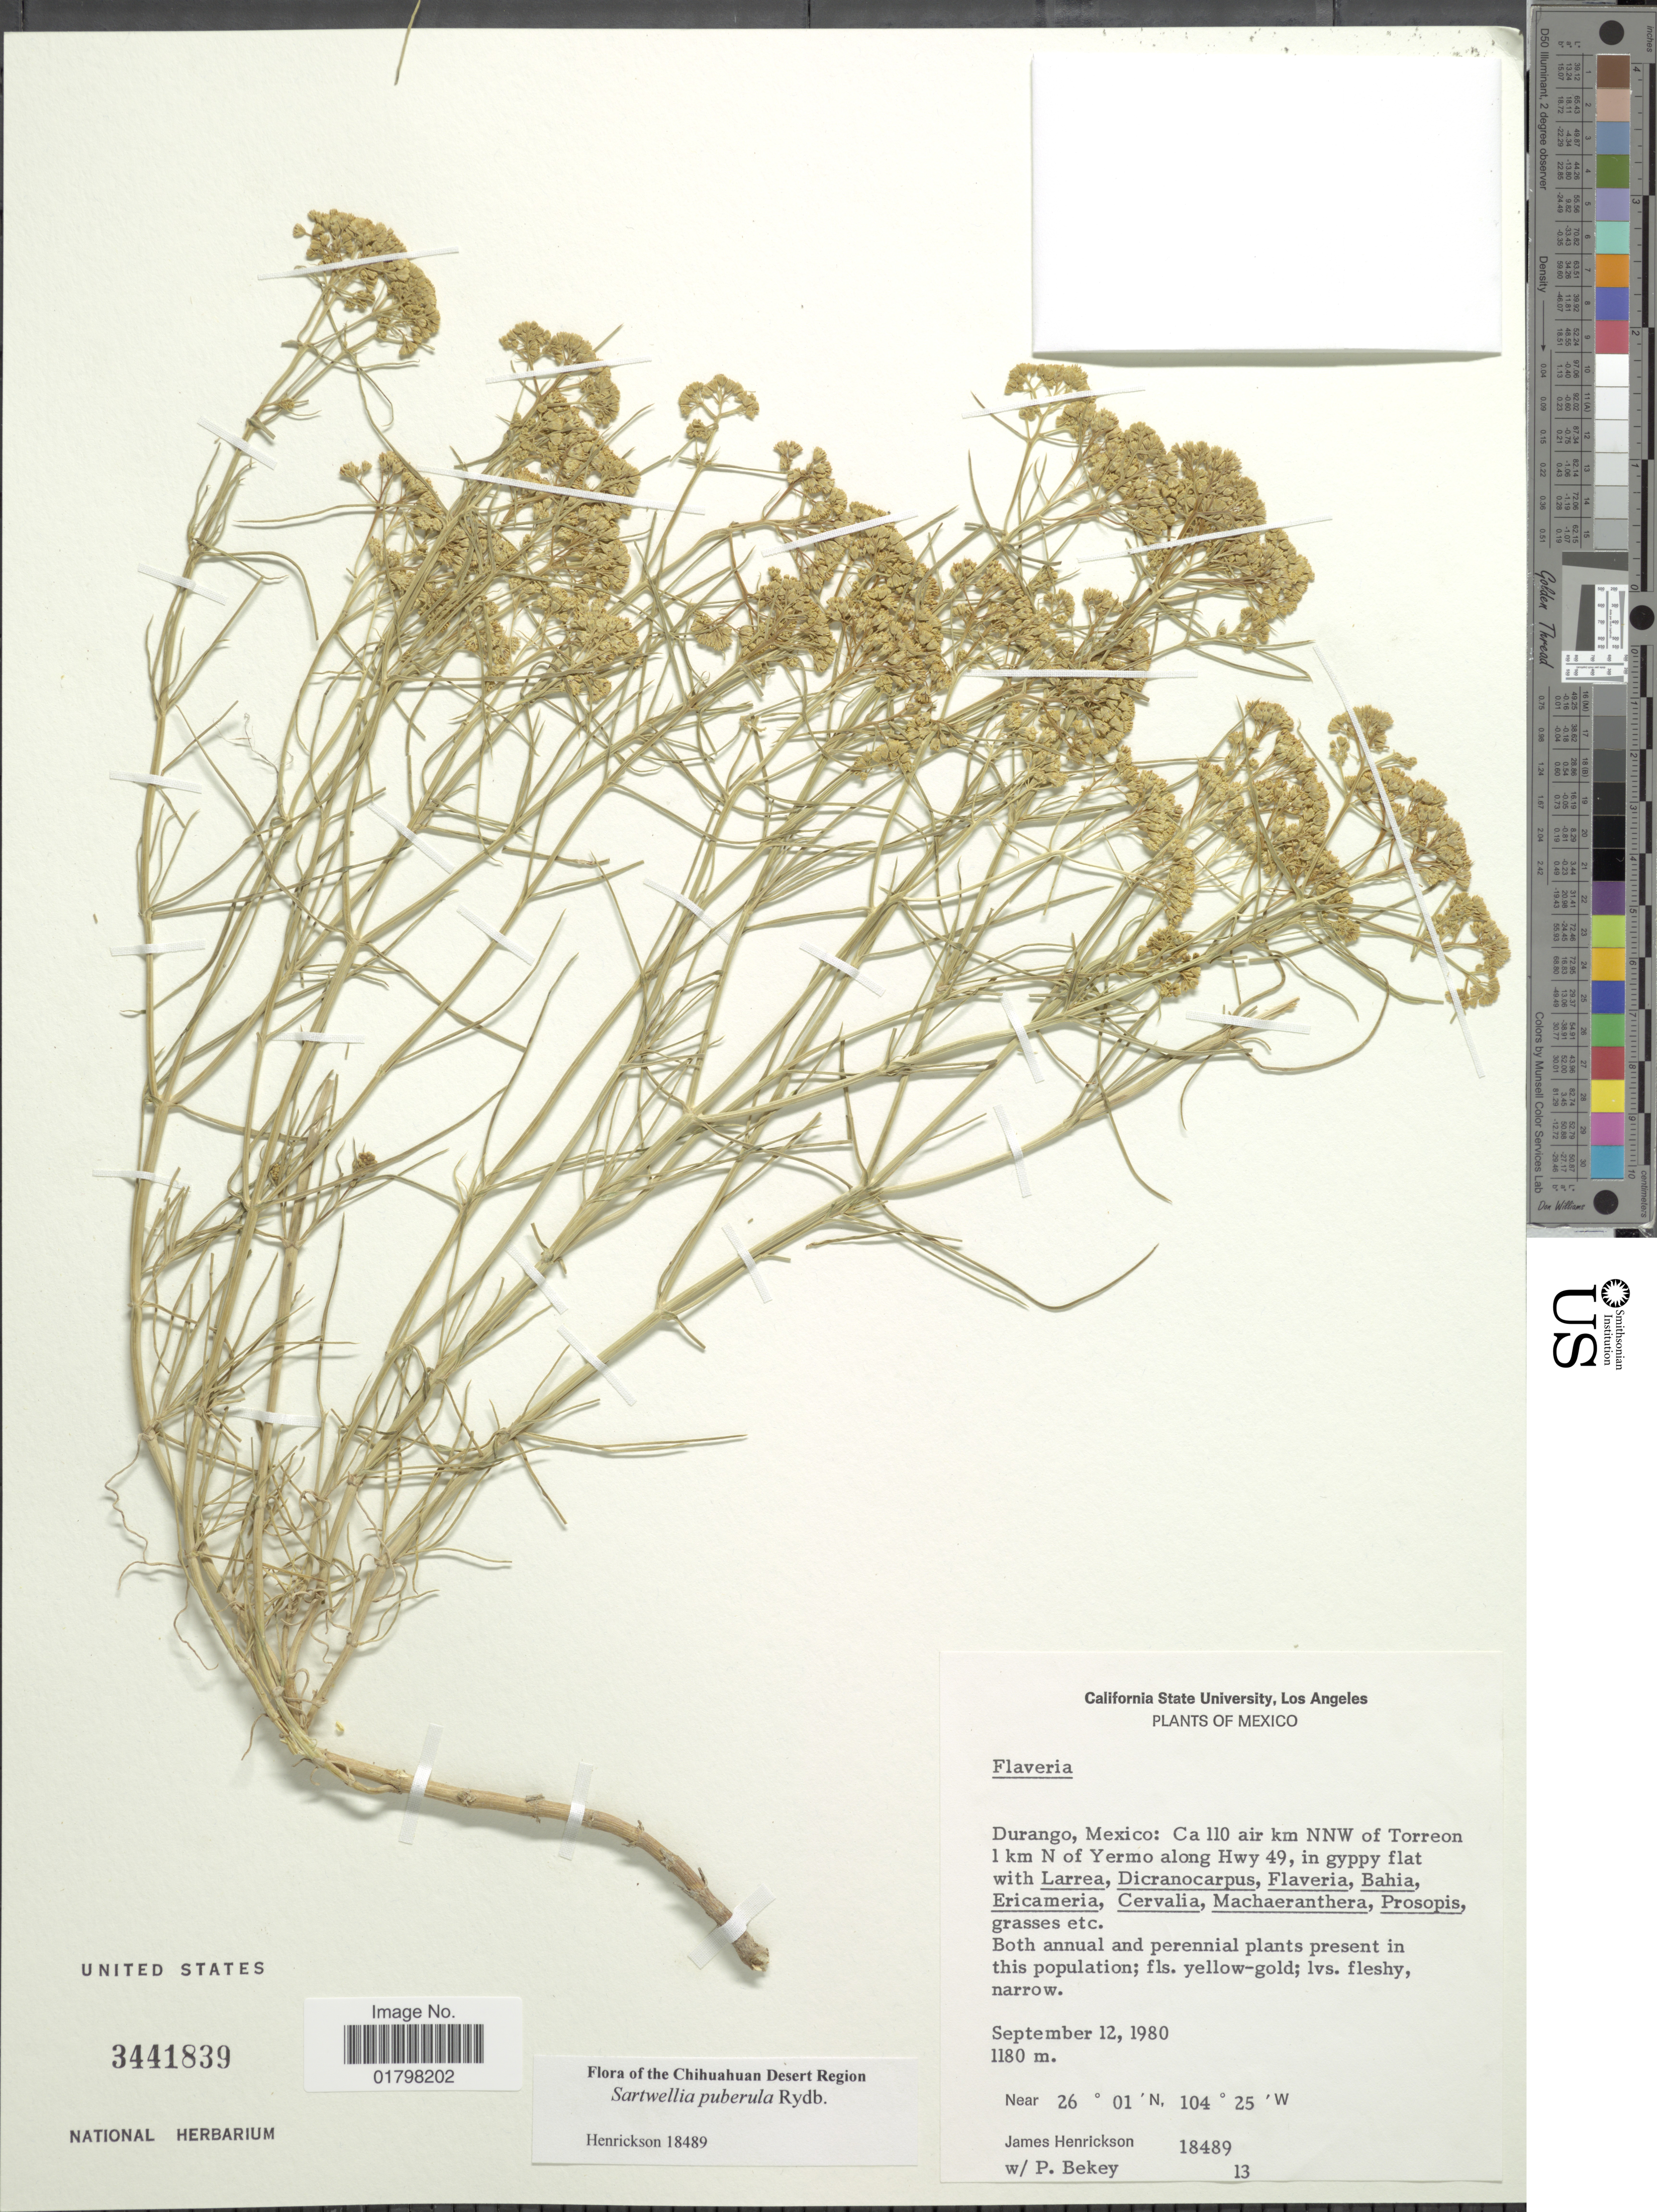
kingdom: Plantae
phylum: Tracheophyta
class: Magnoliopsida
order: Asterales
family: Asteraceae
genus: Sartwellia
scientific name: Sartwellia puberula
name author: Rydb.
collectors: J. S. Henrickson & Bekey, P.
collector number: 18489/13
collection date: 1980-09-12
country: Mexico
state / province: Durango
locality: Durango, Mexico: Ca 110 air km NNW of Torreon 1 km N of Yermo along Hwy 49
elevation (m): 1180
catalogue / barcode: US 3441839